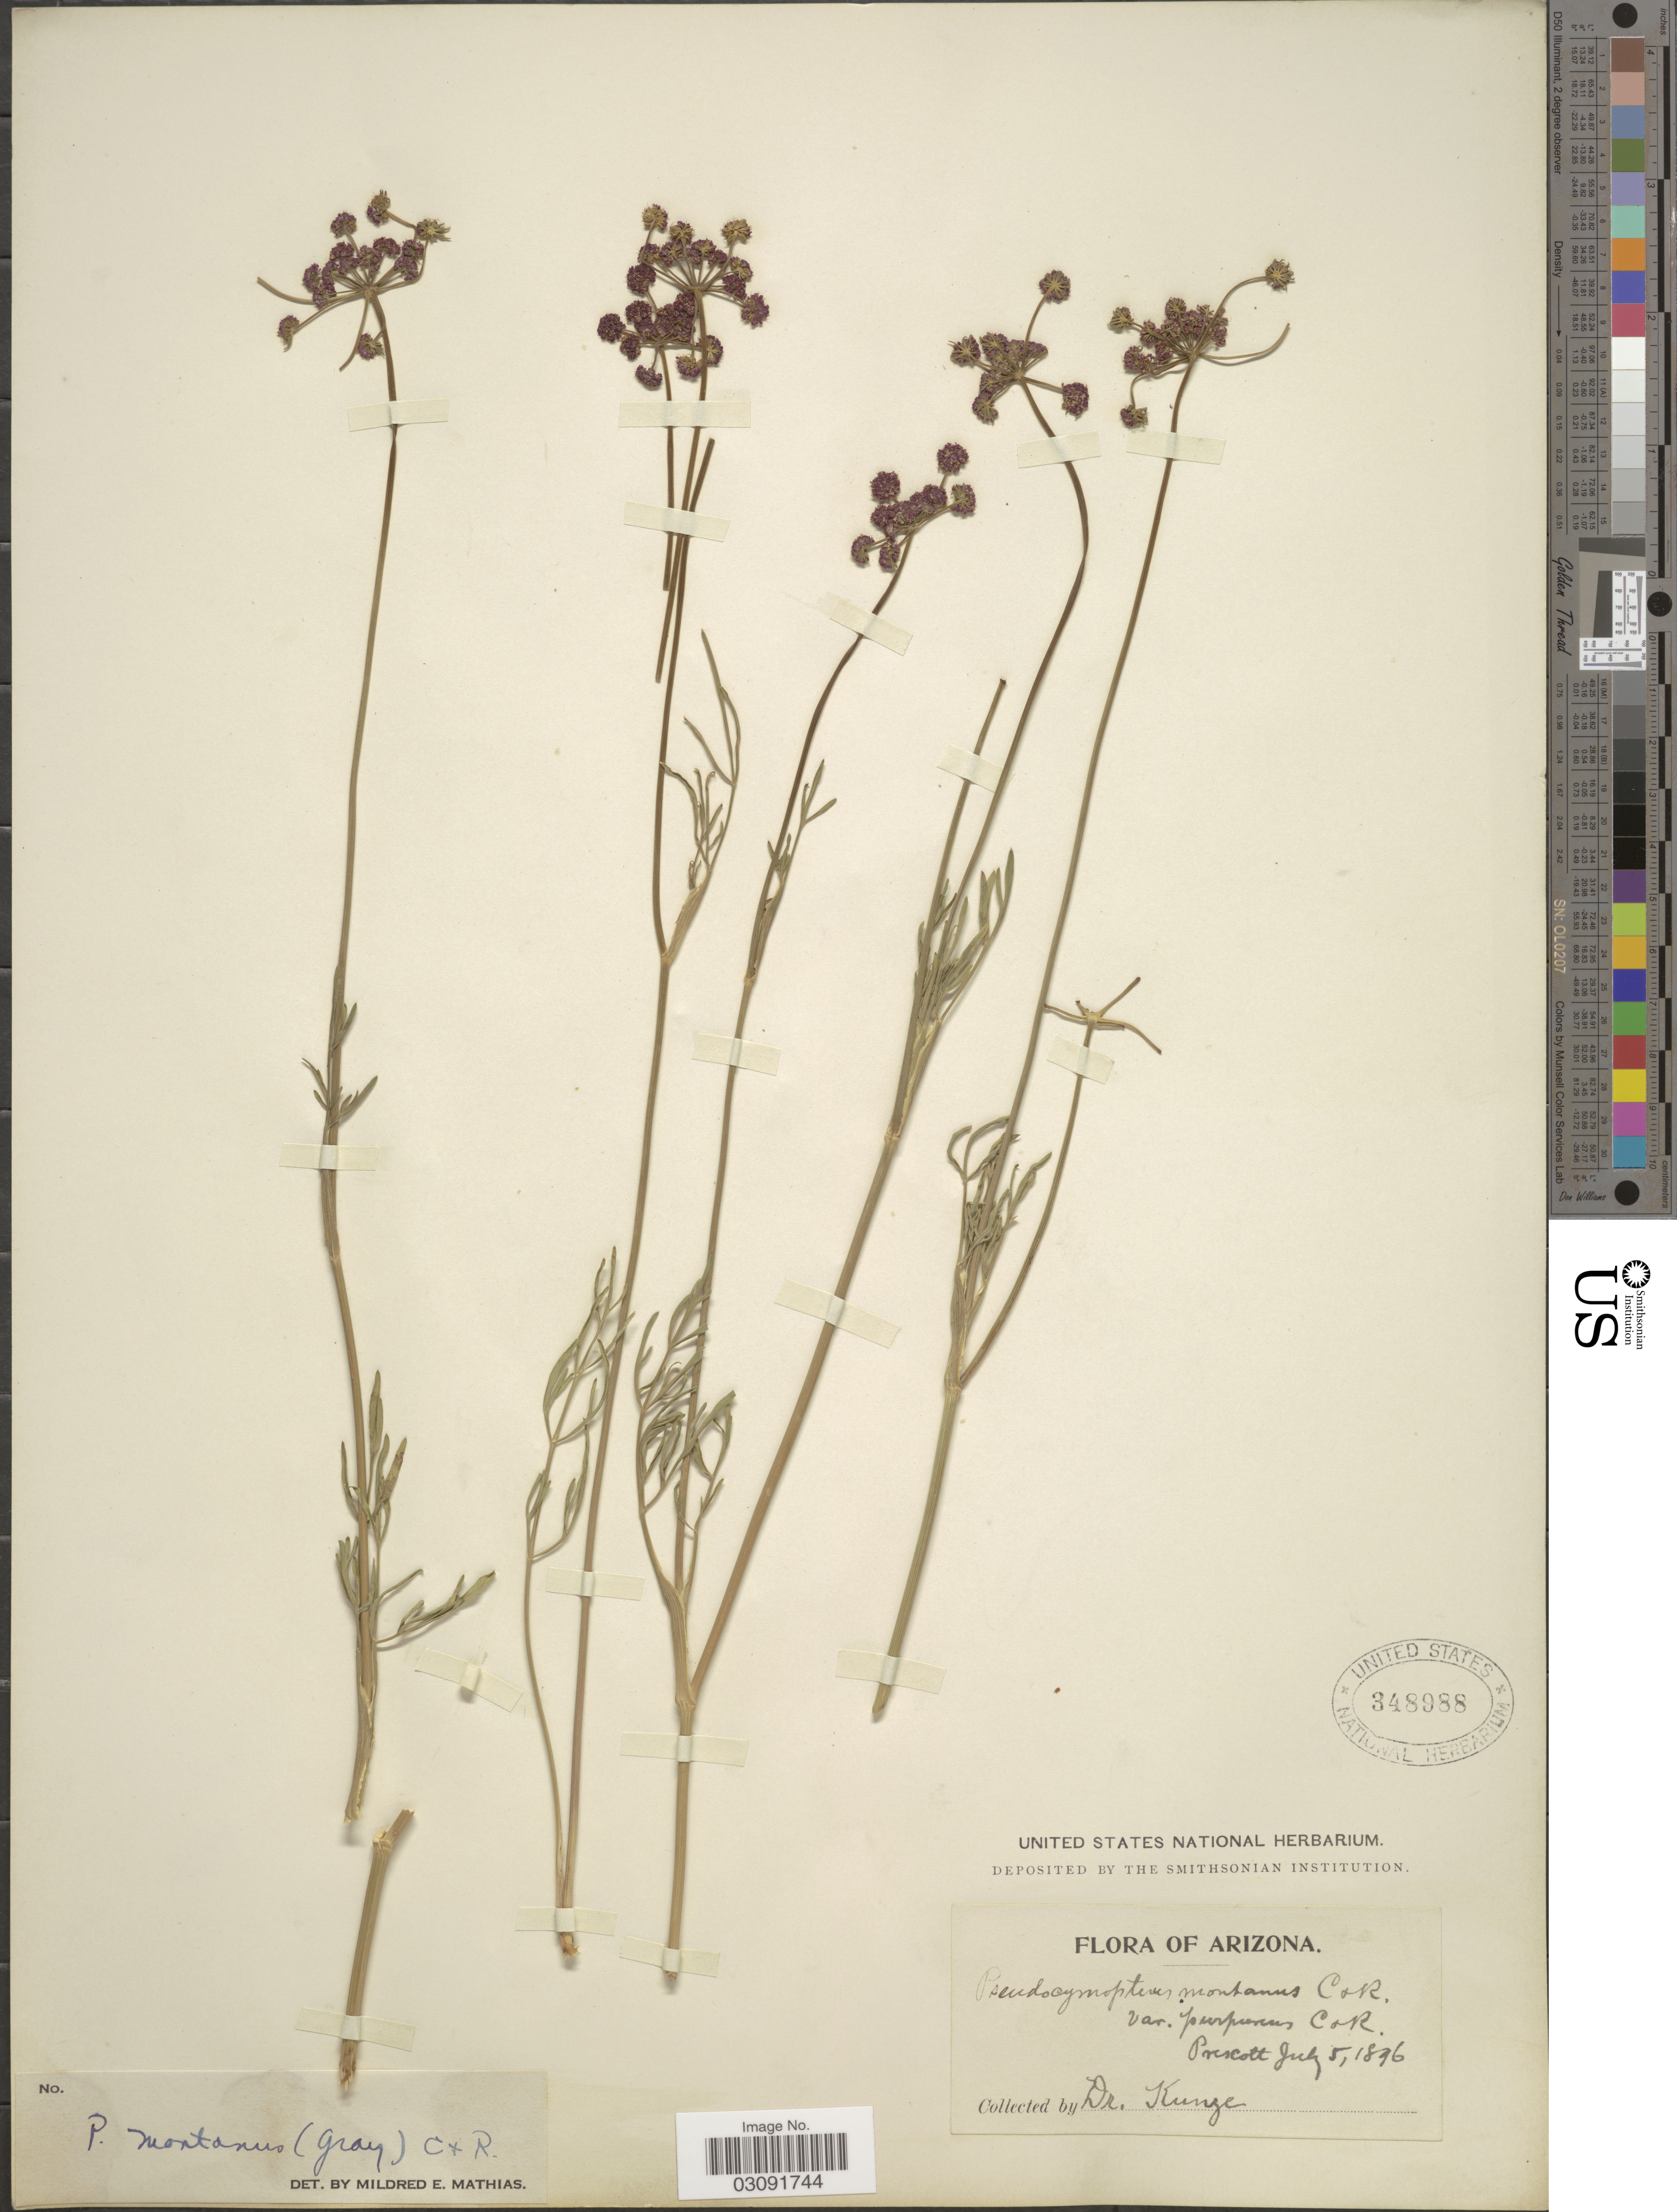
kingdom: Plantae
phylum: Tracheophyta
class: Magnoliopsida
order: Apiales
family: Apiaceae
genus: Pseudocymopterus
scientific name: Pseudocymopterus montanus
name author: (A. Gray) J.M. Coult. & Rose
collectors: -- Kunze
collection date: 1896-07-05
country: United States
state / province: Arizona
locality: Prescott.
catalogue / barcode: US 348988